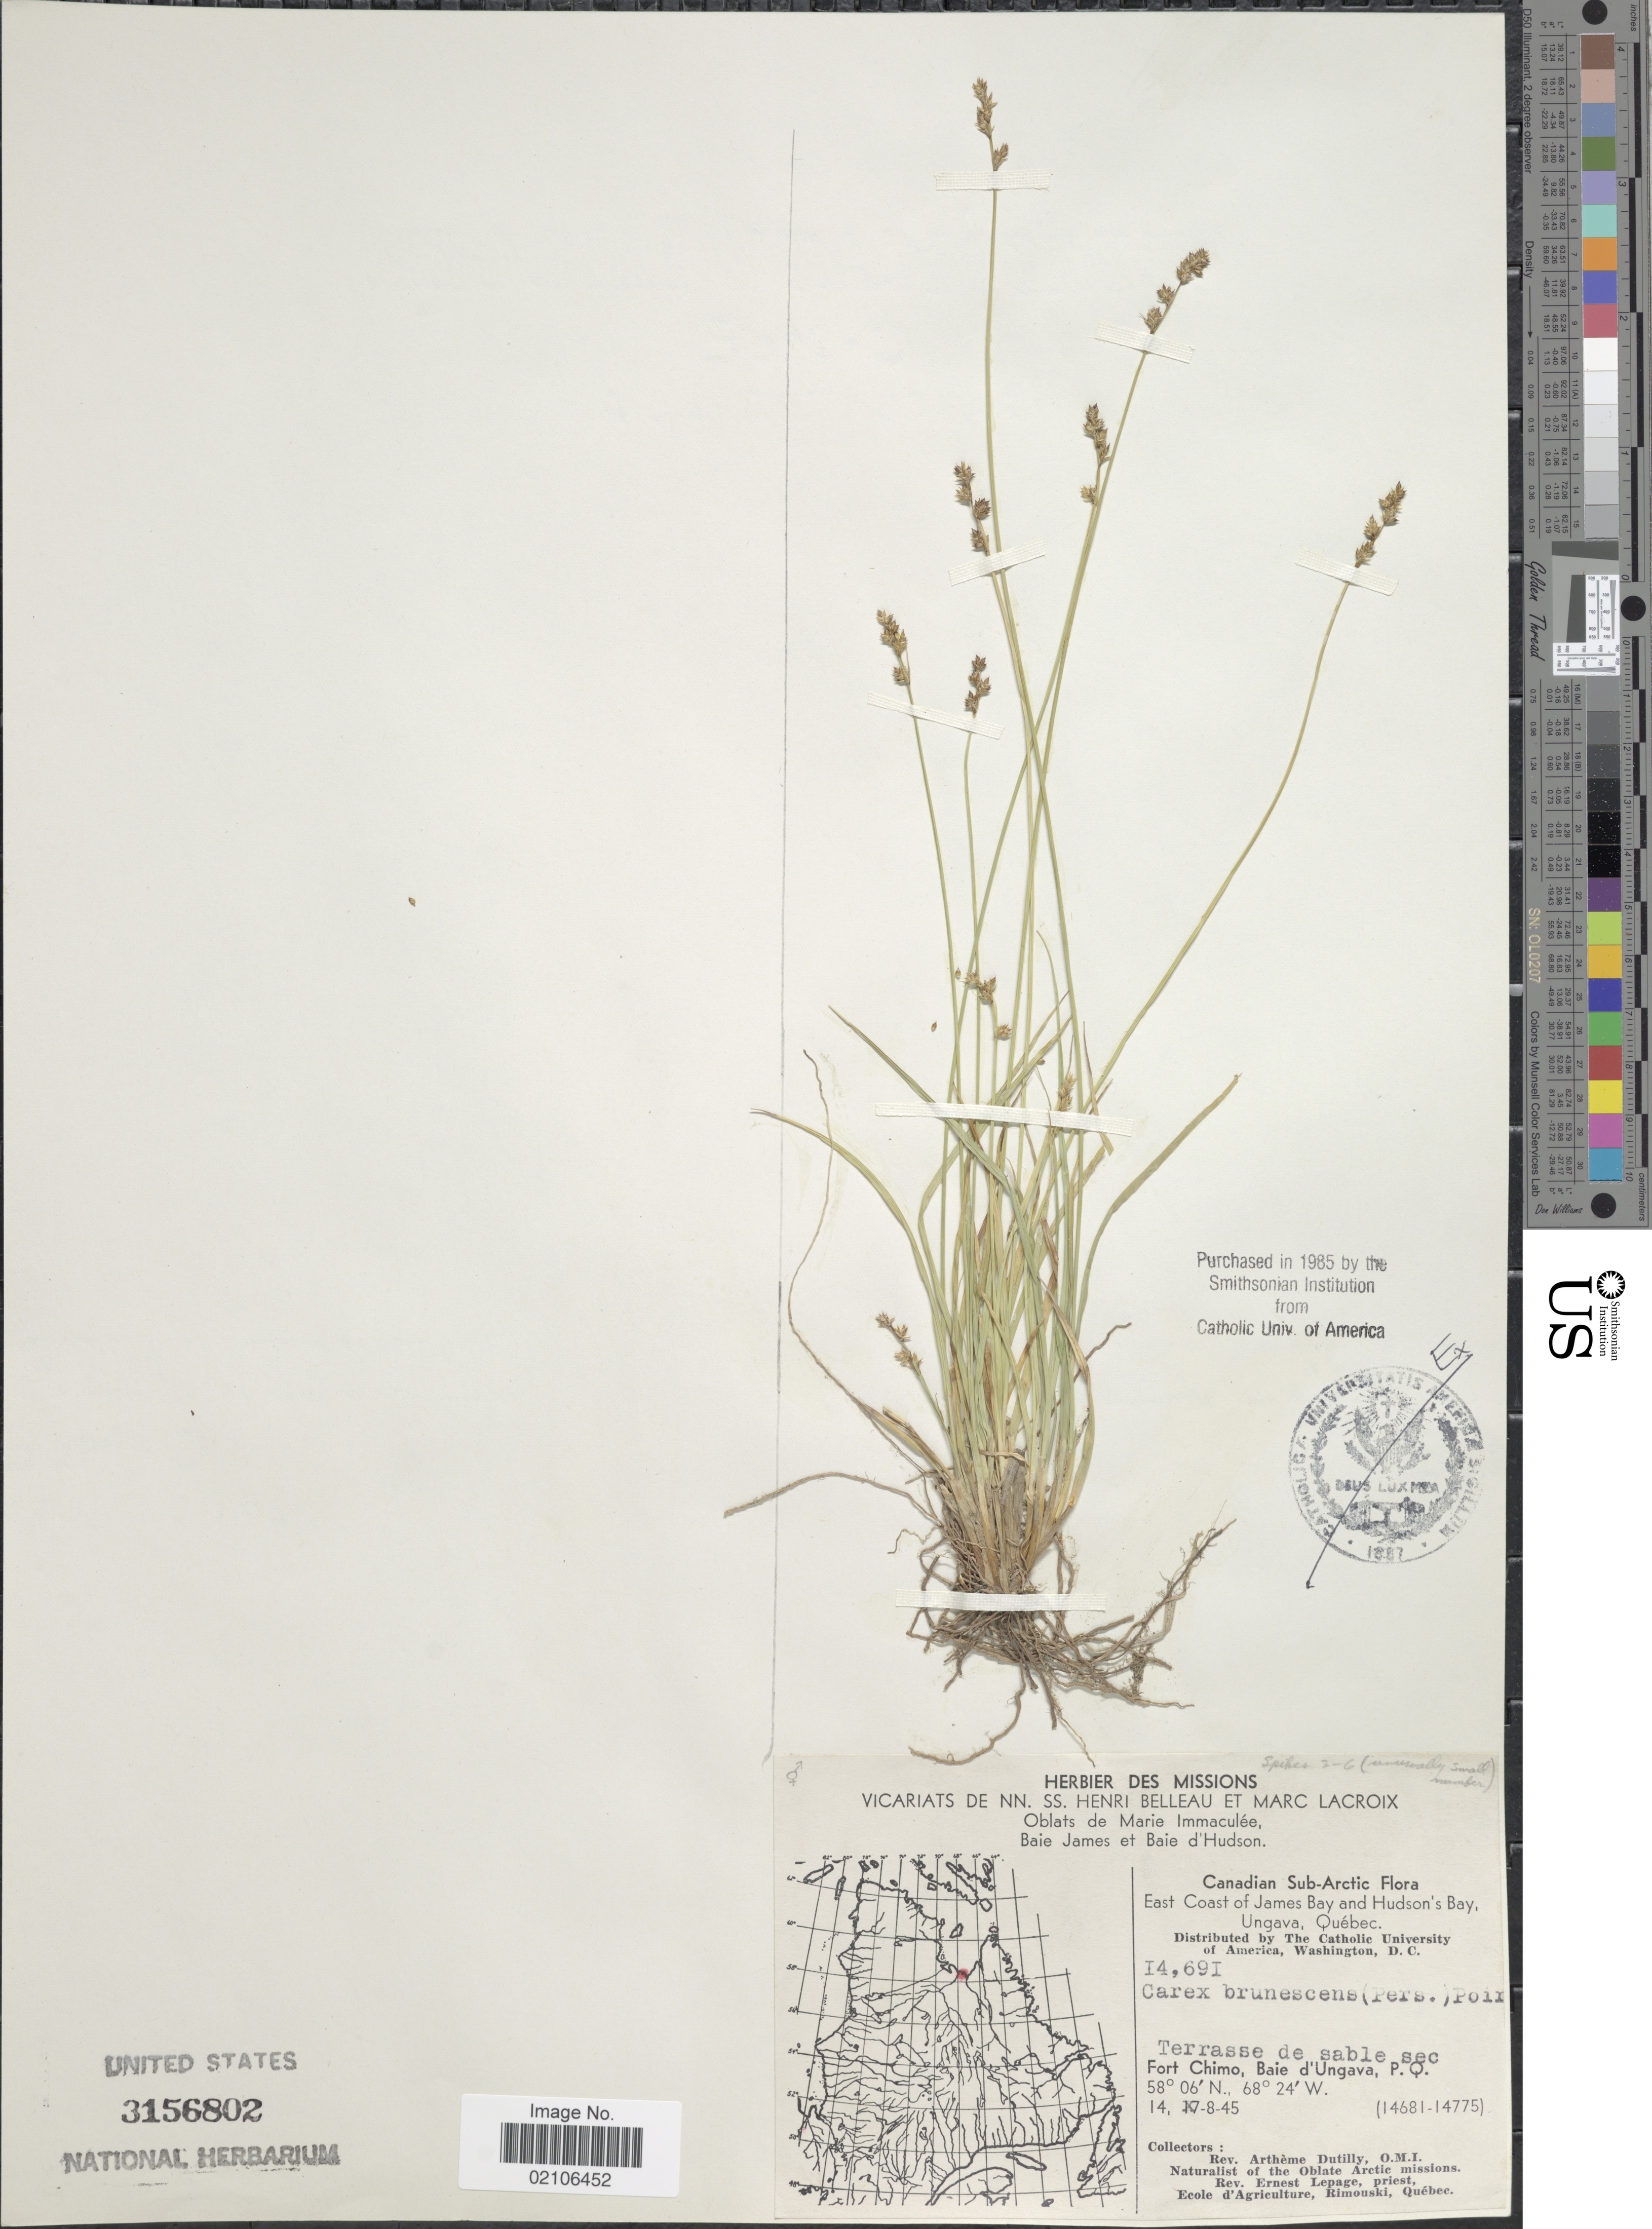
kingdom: Plantae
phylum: Tracheophyta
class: Liliopsida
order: Poales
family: Cyperaceae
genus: Carex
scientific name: Carex brunnescens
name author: (Pers.) Poir.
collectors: A. Dutilly & E. Lepage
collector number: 14691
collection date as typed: Transcribed d/m/y: 17/8/45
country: Canada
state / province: Quebec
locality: Canadian Sub-Arctic, East Coast of James Bay and Hudson's Bay, Ungava, Terrasse de sable sec., Fort Chimo, Baie d'Ungava, P.Q.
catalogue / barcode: US 3156802